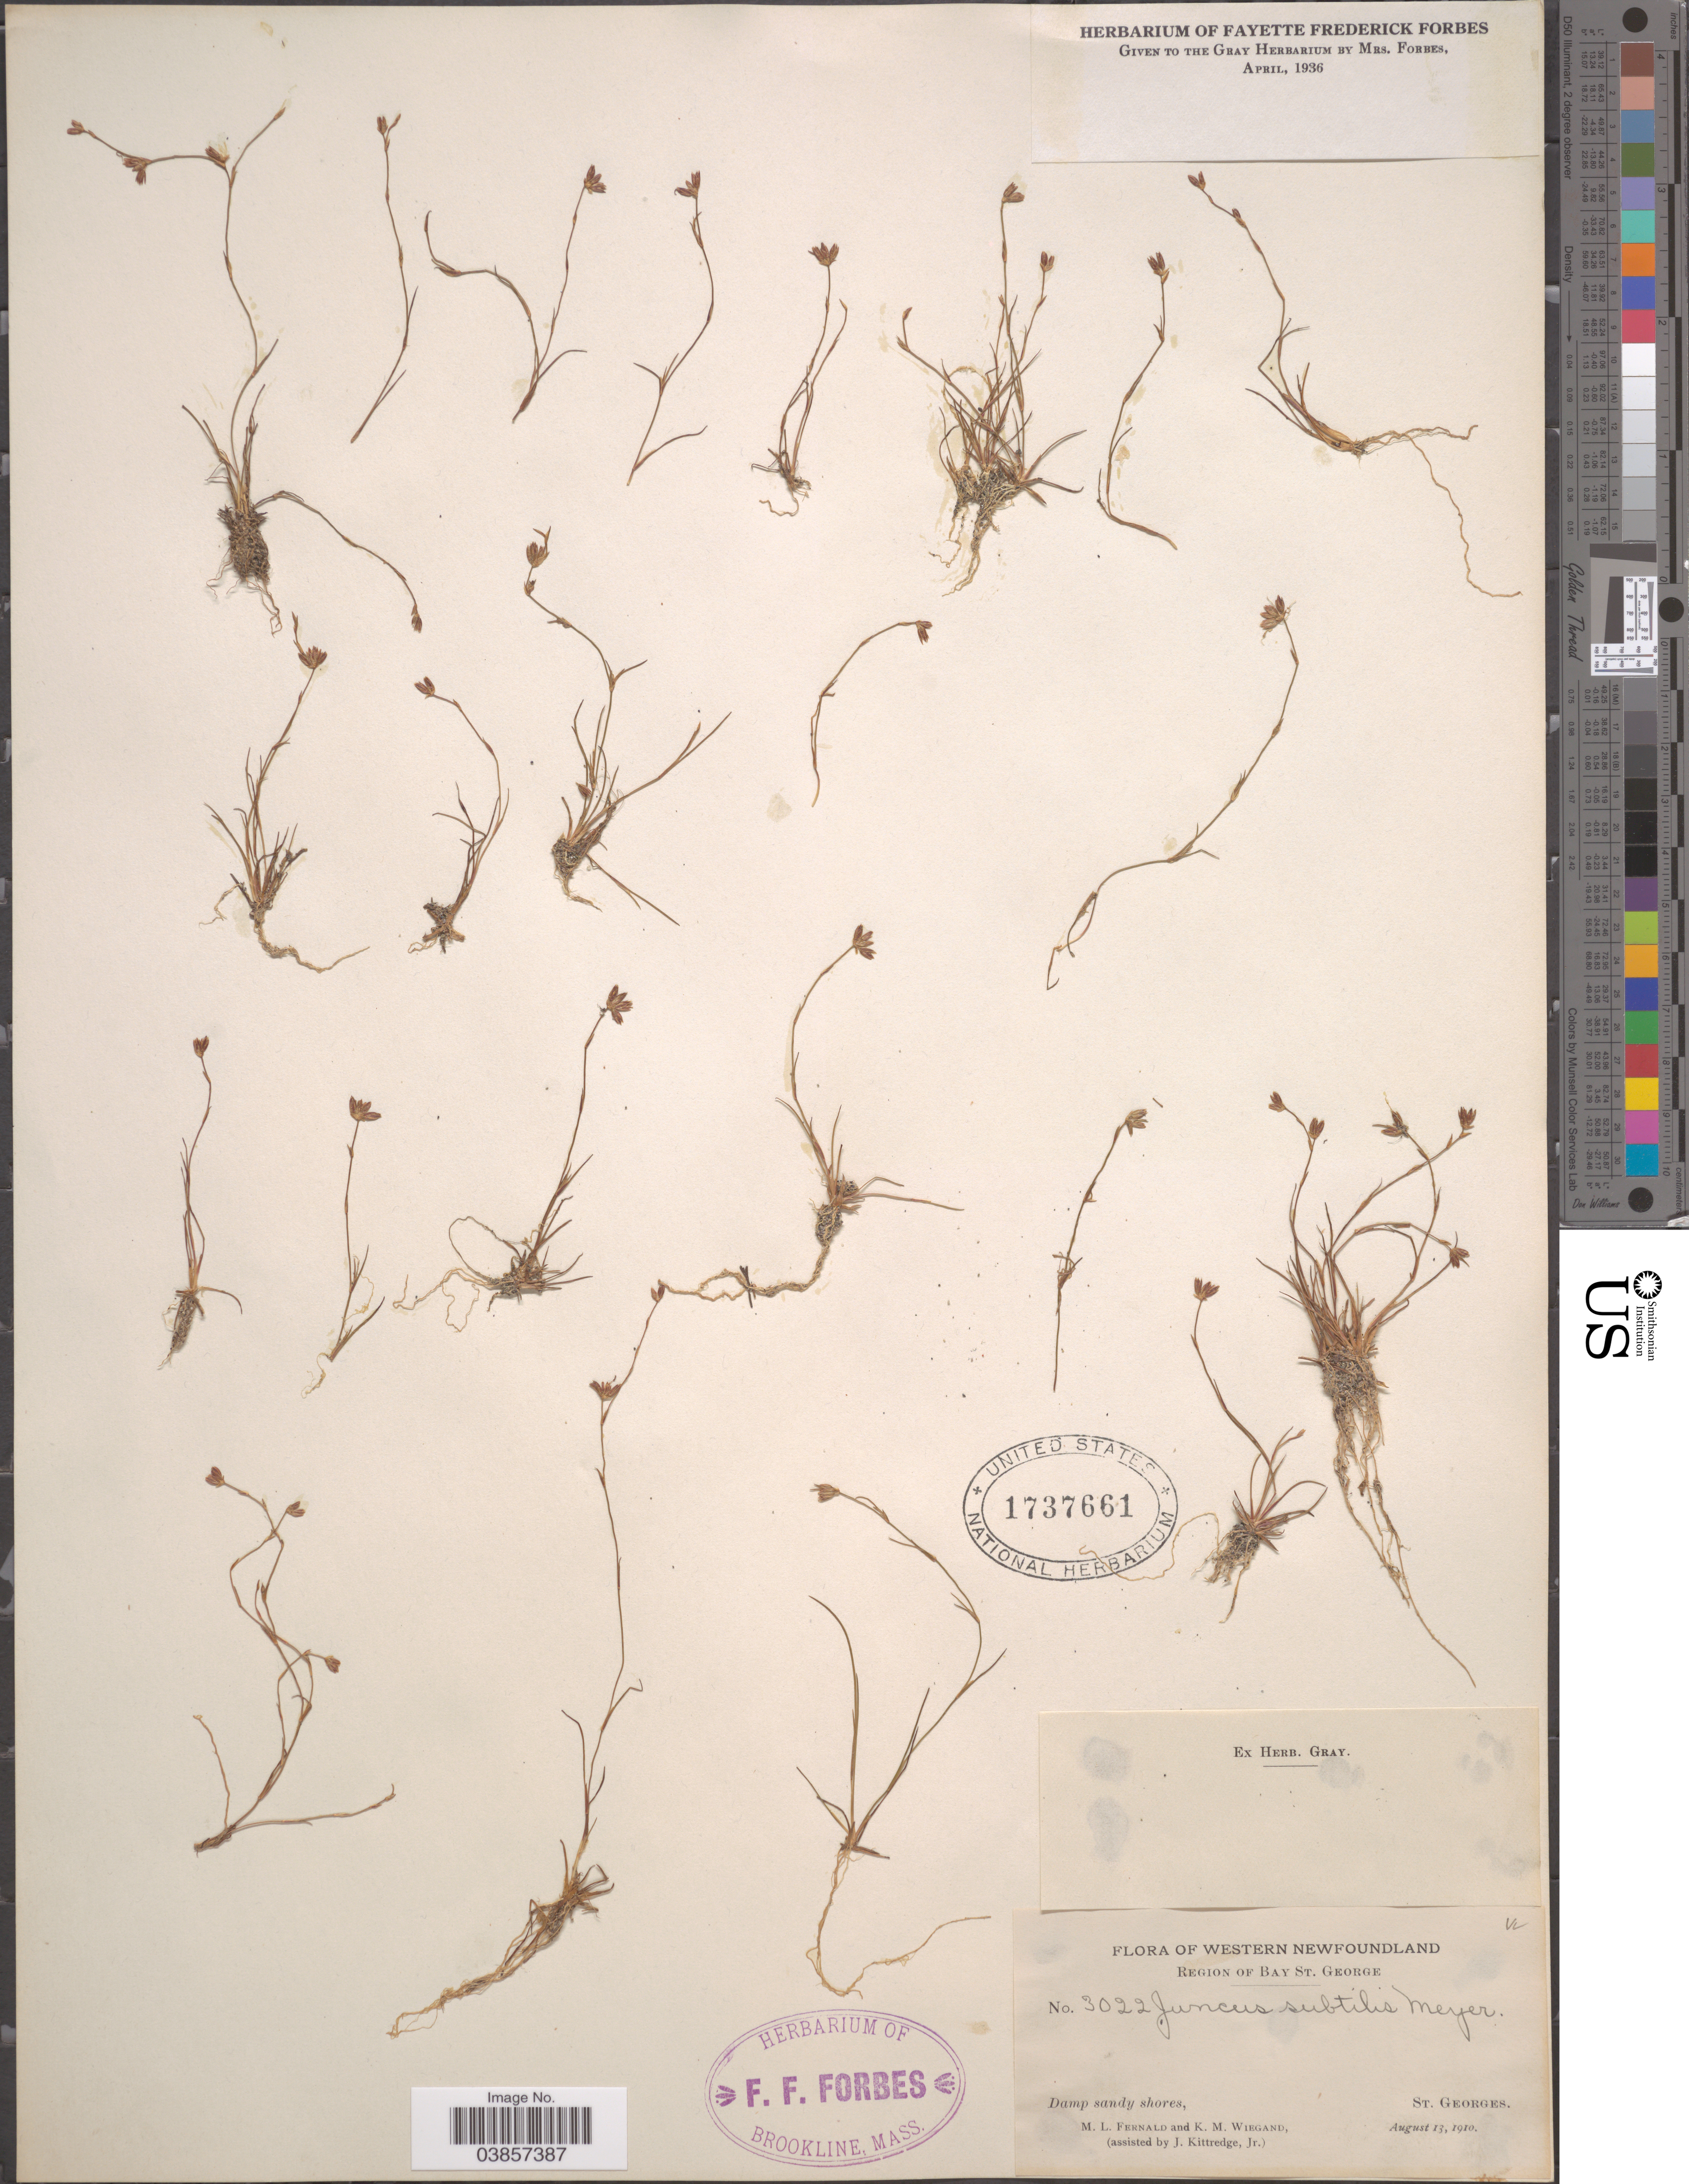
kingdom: Plantae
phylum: Tracheophyta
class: Liliopsida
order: Poales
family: Juncaceae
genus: Juncus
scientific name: Juncus subtilis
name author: E. Mey.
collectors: M. L. Fernald, K. M. Wiegand & J. Kittredge Jr.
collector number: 3022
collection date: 1910-08-13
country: Canada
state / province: Newfoundland and Labrador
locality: Western Newfoundland. Region of Bay St. George. St. Georges.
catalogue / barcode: US 1737661